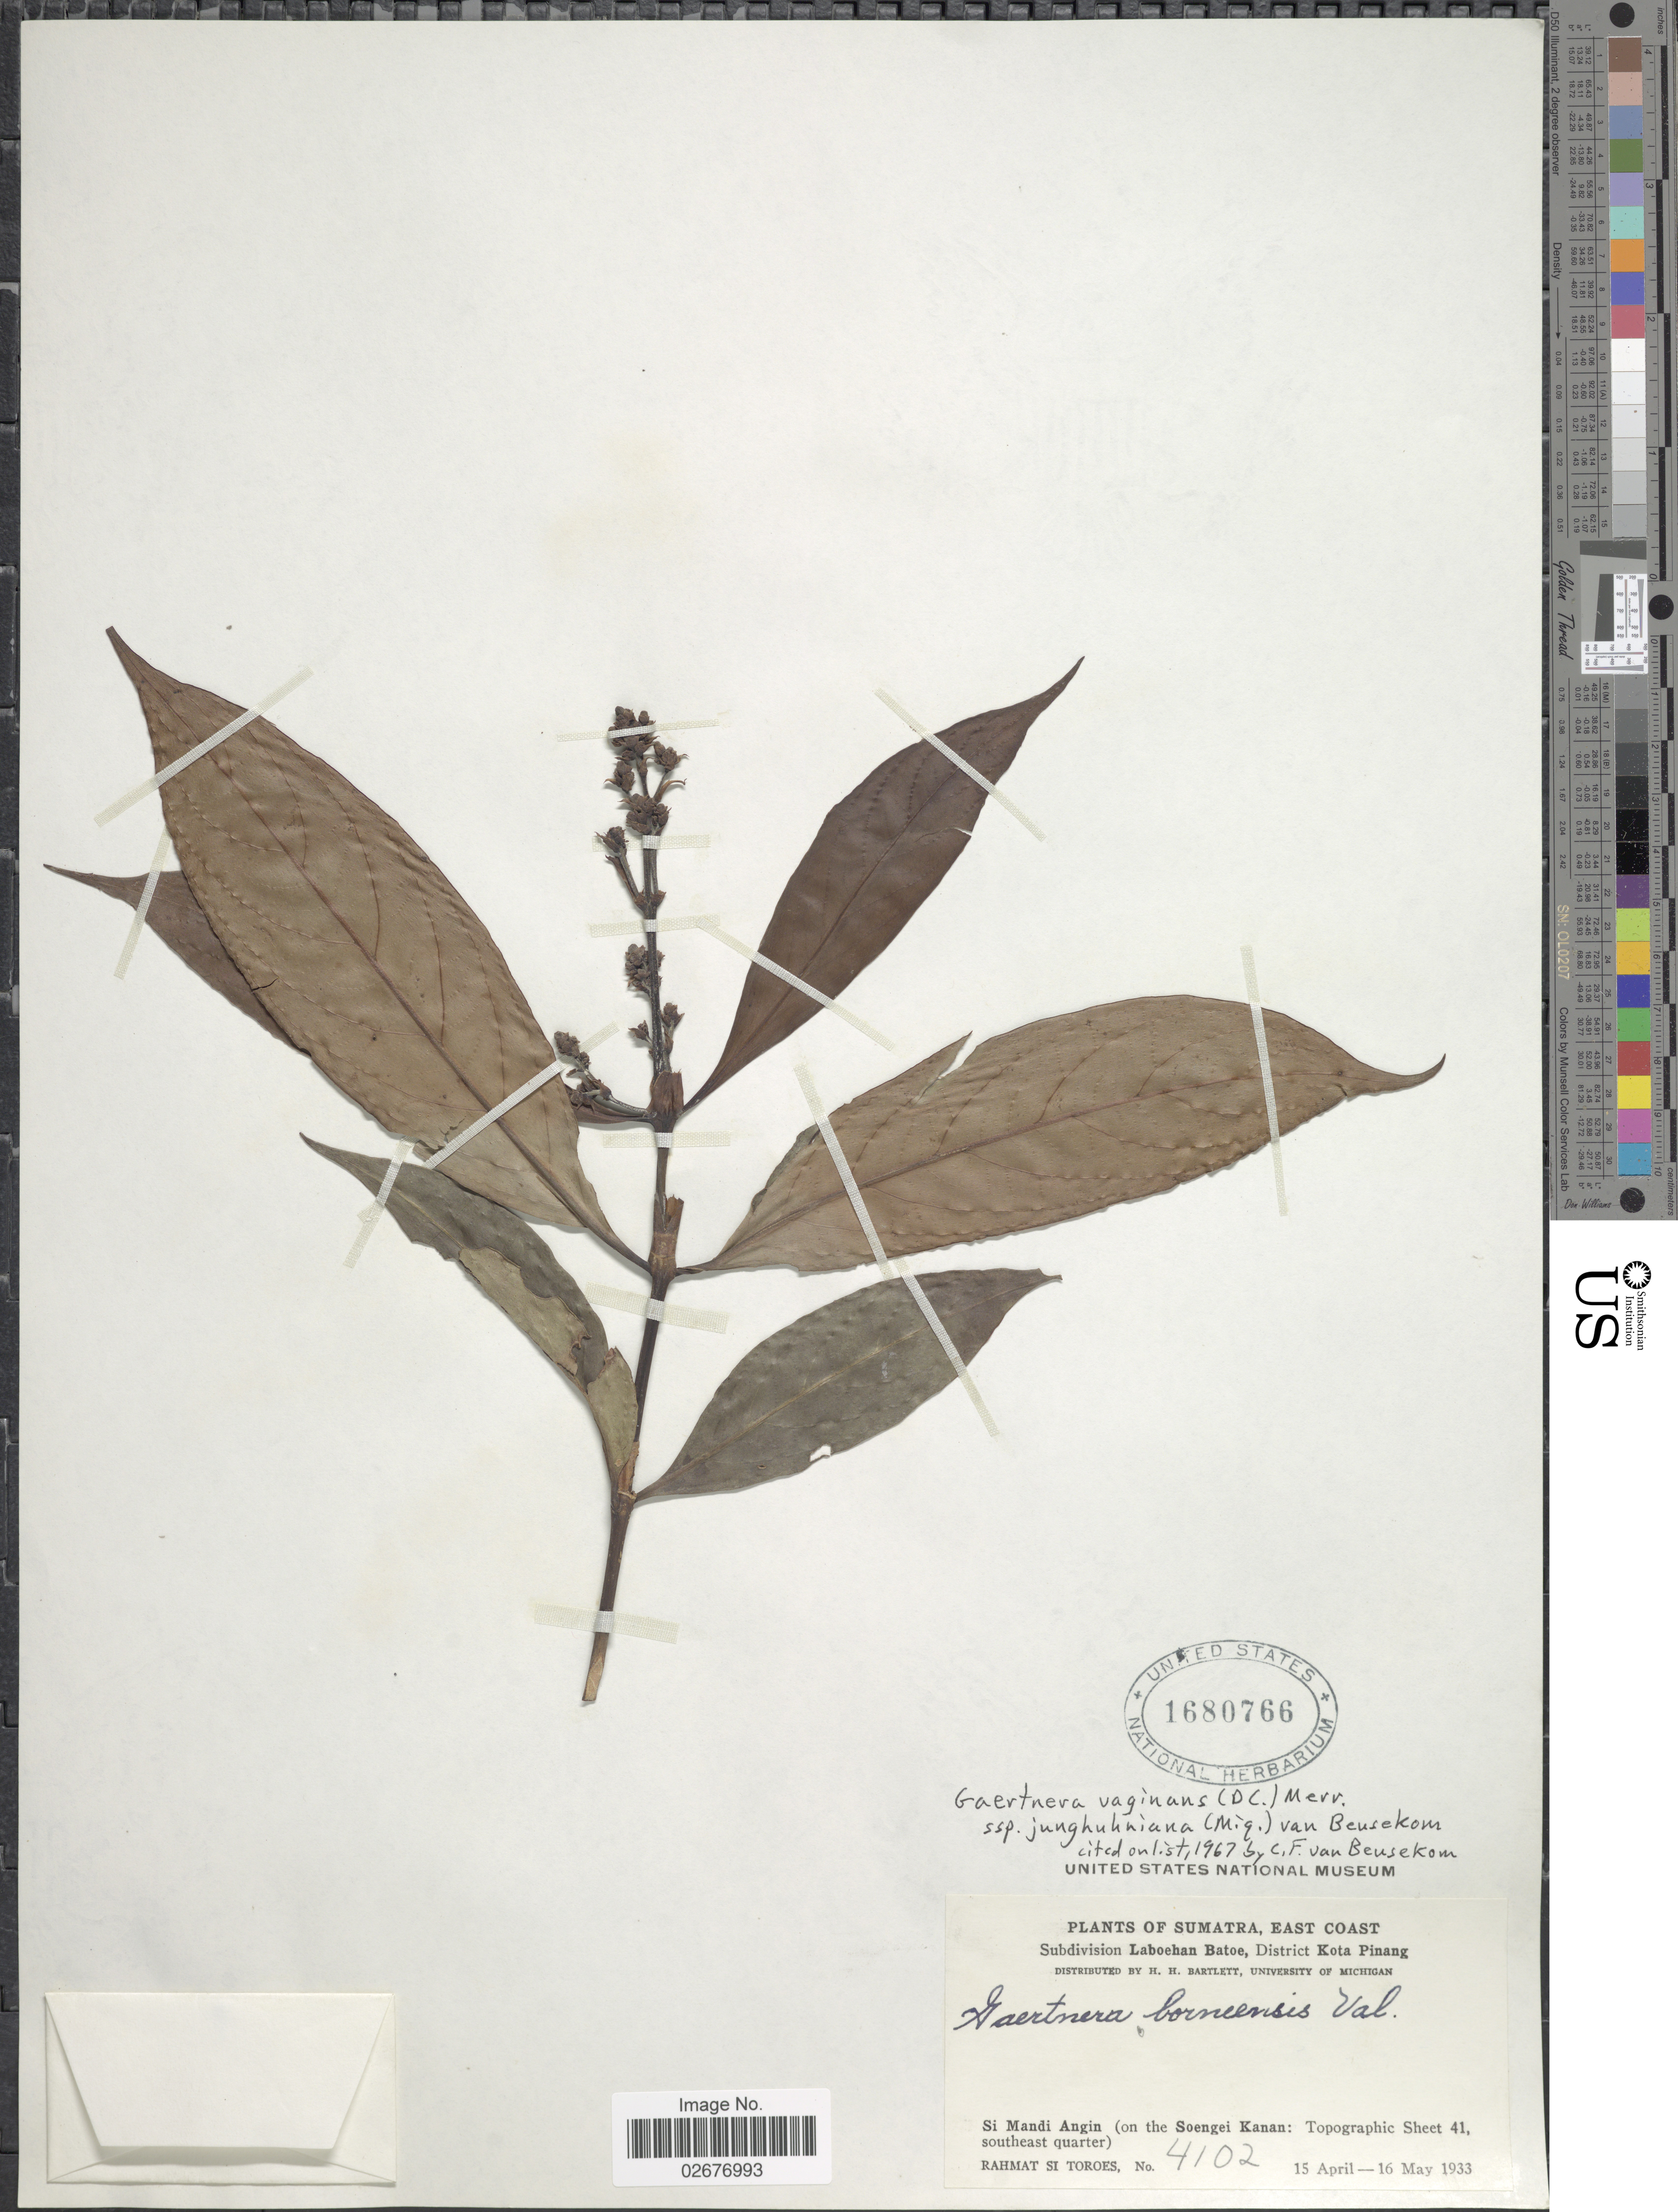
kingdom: Plantae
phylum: Tracheophyta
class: Magnoliopsida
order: Gentianales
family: Rubiaceae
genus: Gaertnera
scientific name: Gaertnera junghuhniana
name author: Miq.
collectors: Rahmat Si Boeea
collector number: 4102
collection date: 1933-04-15/1933-05-16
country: Indonesia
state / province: Sumatra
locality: East Coast, Subdivison Laboehan Batoe, District Kota Pinang, Si Mandi Angin (on the Soengei Kanan: Topographic Sheet 41, southeast quarter)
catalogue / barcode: US 1680766